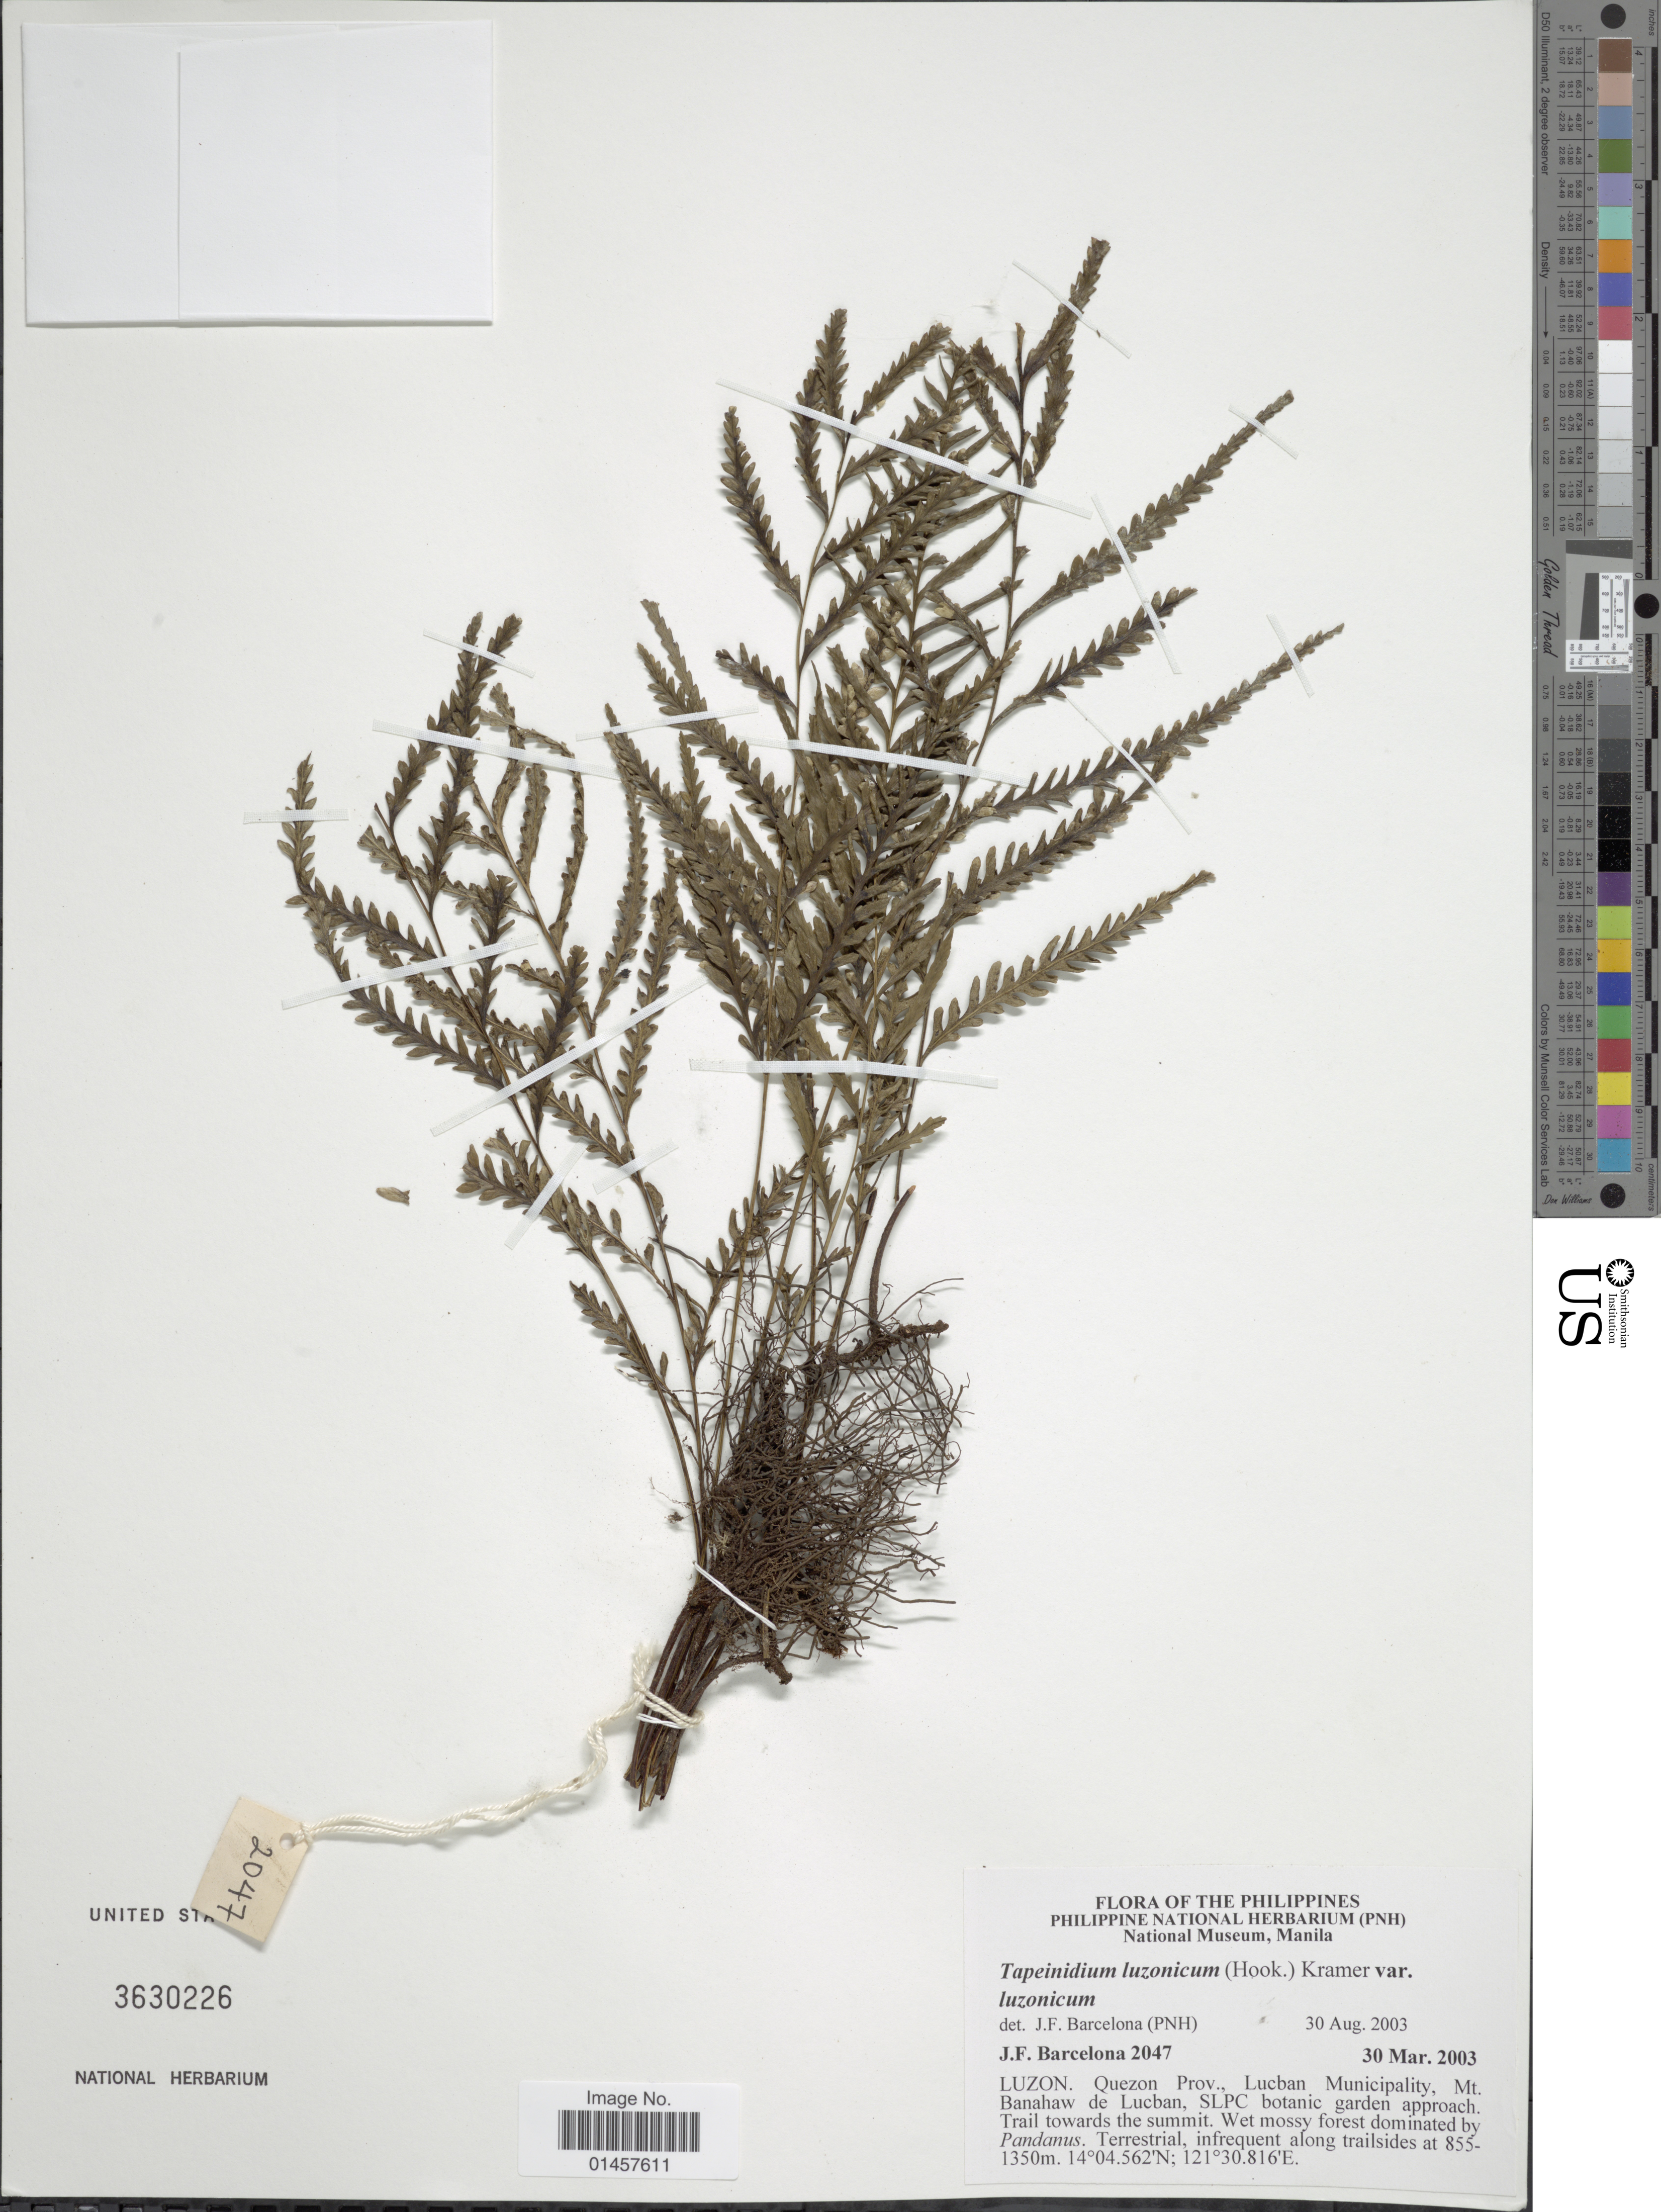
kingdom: Plantae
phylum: Tracheophyta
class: Polypodiopsida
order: Polypodiales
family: Lindsaeaceae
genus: Tapeinidium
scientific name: Tapeinidium luzonicum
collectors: J. F. Barcelona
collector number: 2047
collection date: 2003-03-30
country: Philippines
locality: Luzon, Quezon Prov., Lucban Municipality, Mt. Banahaw de Lucban, SLPC botanic garden approach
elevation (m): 855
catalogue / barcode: US 3630226